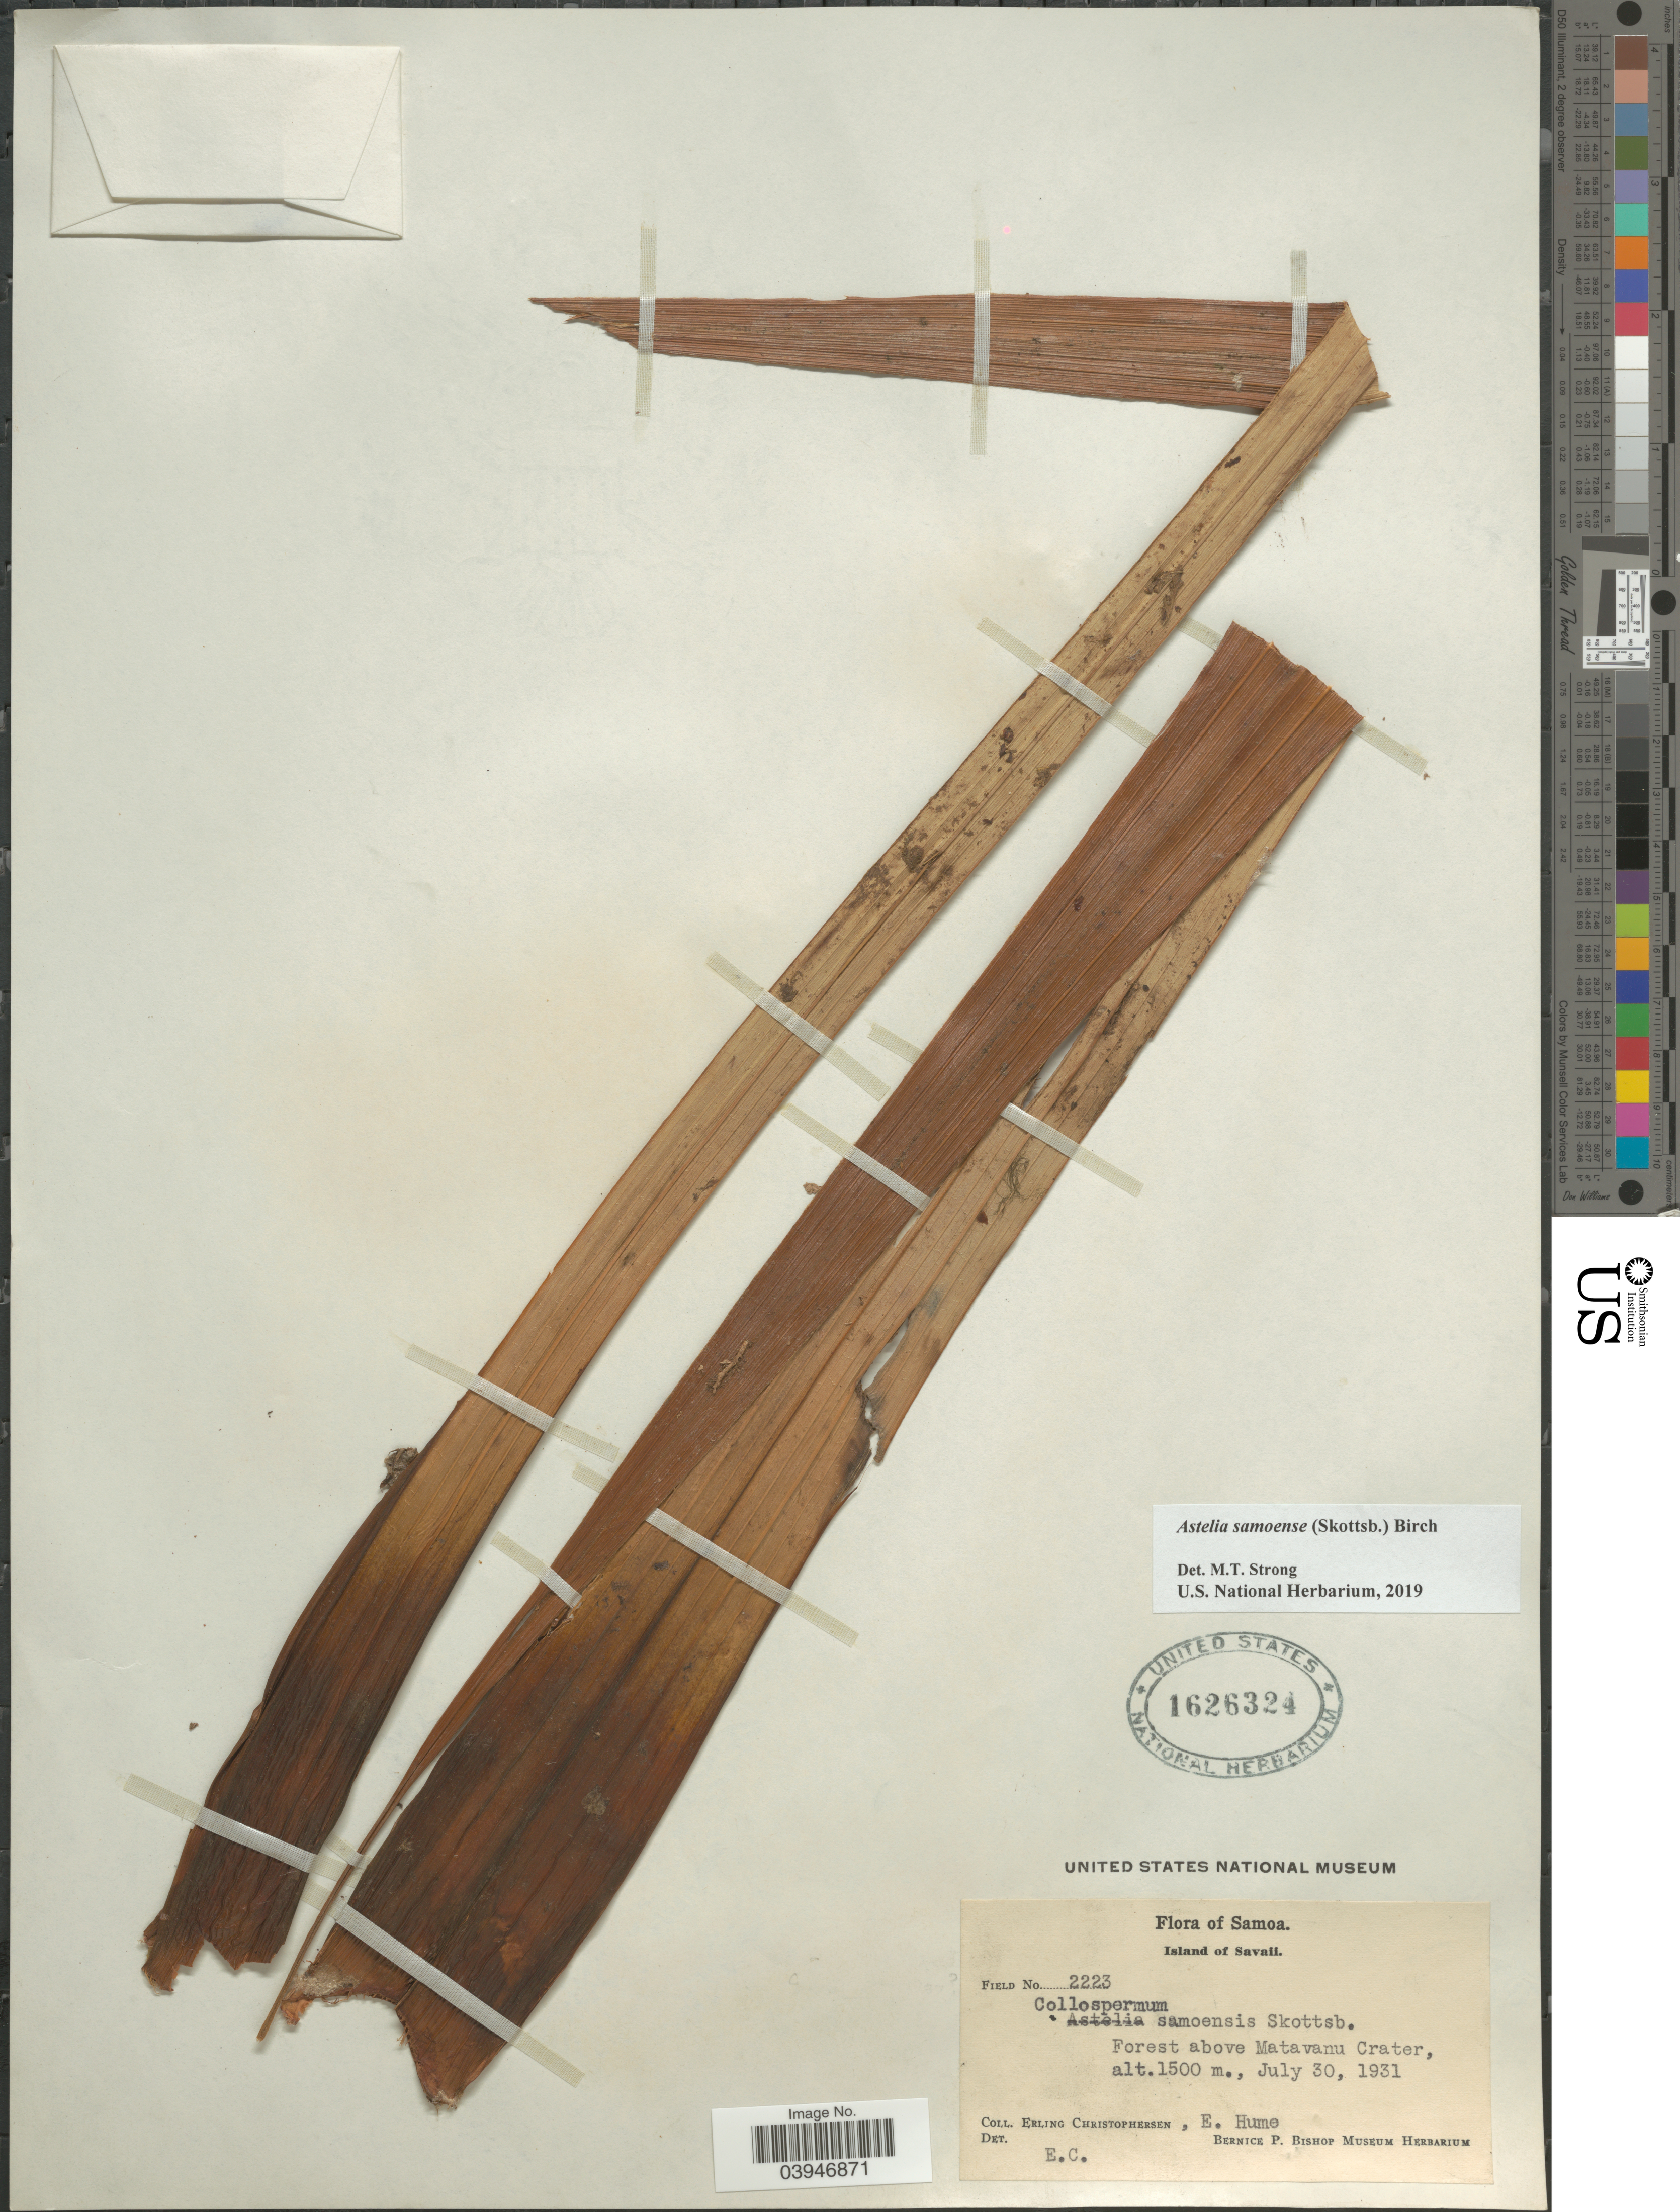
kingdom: Plantae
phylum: Tracheophyta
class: Liliopsida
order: Asparagales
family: Asteliaceae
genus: Astelia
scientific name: Astelia samoense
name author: (Skottsb.) Birch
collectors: E. Christophersen & E. Hume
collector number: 2223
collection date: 1931-07-30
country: Samoa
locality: Samoa. Island of Savaii. Forest above Matavanu Crater.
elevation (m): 1500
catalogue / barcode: US 1626324